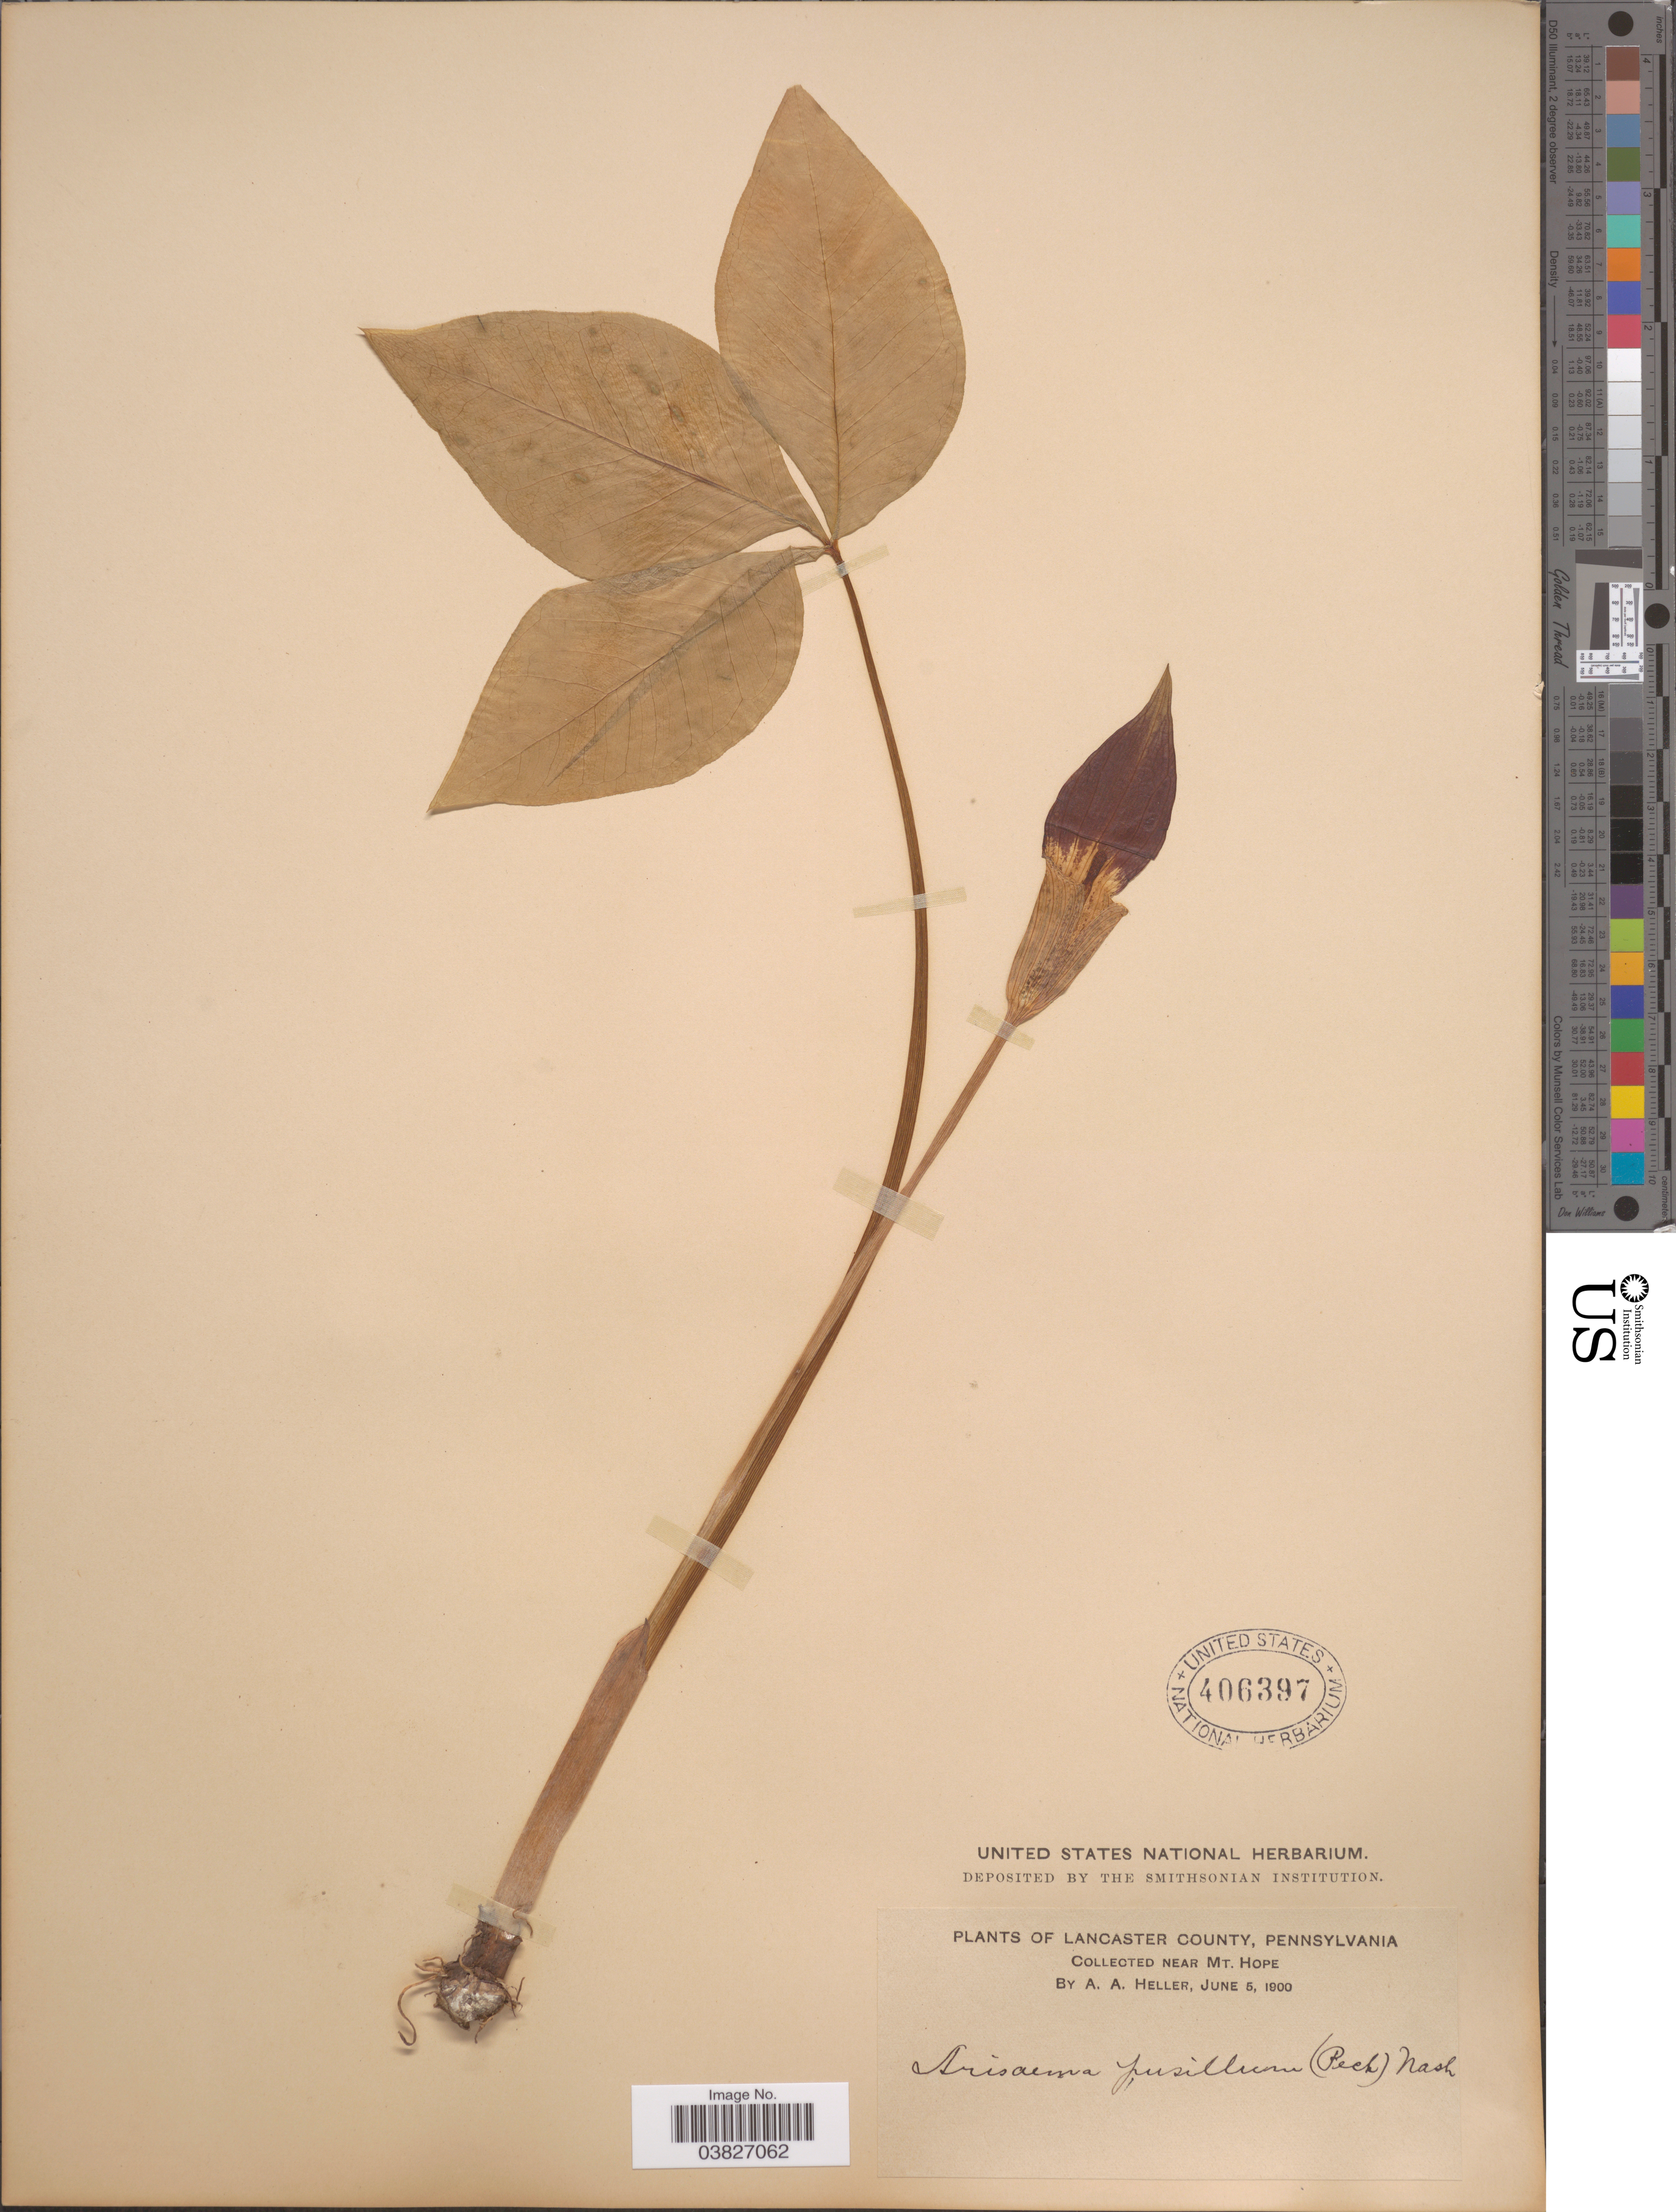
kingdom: Plantae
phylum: Tracheophyta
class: Liliopsida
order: Alismatales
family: Araceae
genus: Arisaema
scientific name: Arisaema pusillum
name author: Nash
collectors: A. A. Heller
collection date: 1900-06-05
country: United States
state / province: Pennsylvania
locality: Lancaster County. Near Mt. Hope.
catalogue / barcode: US 406397